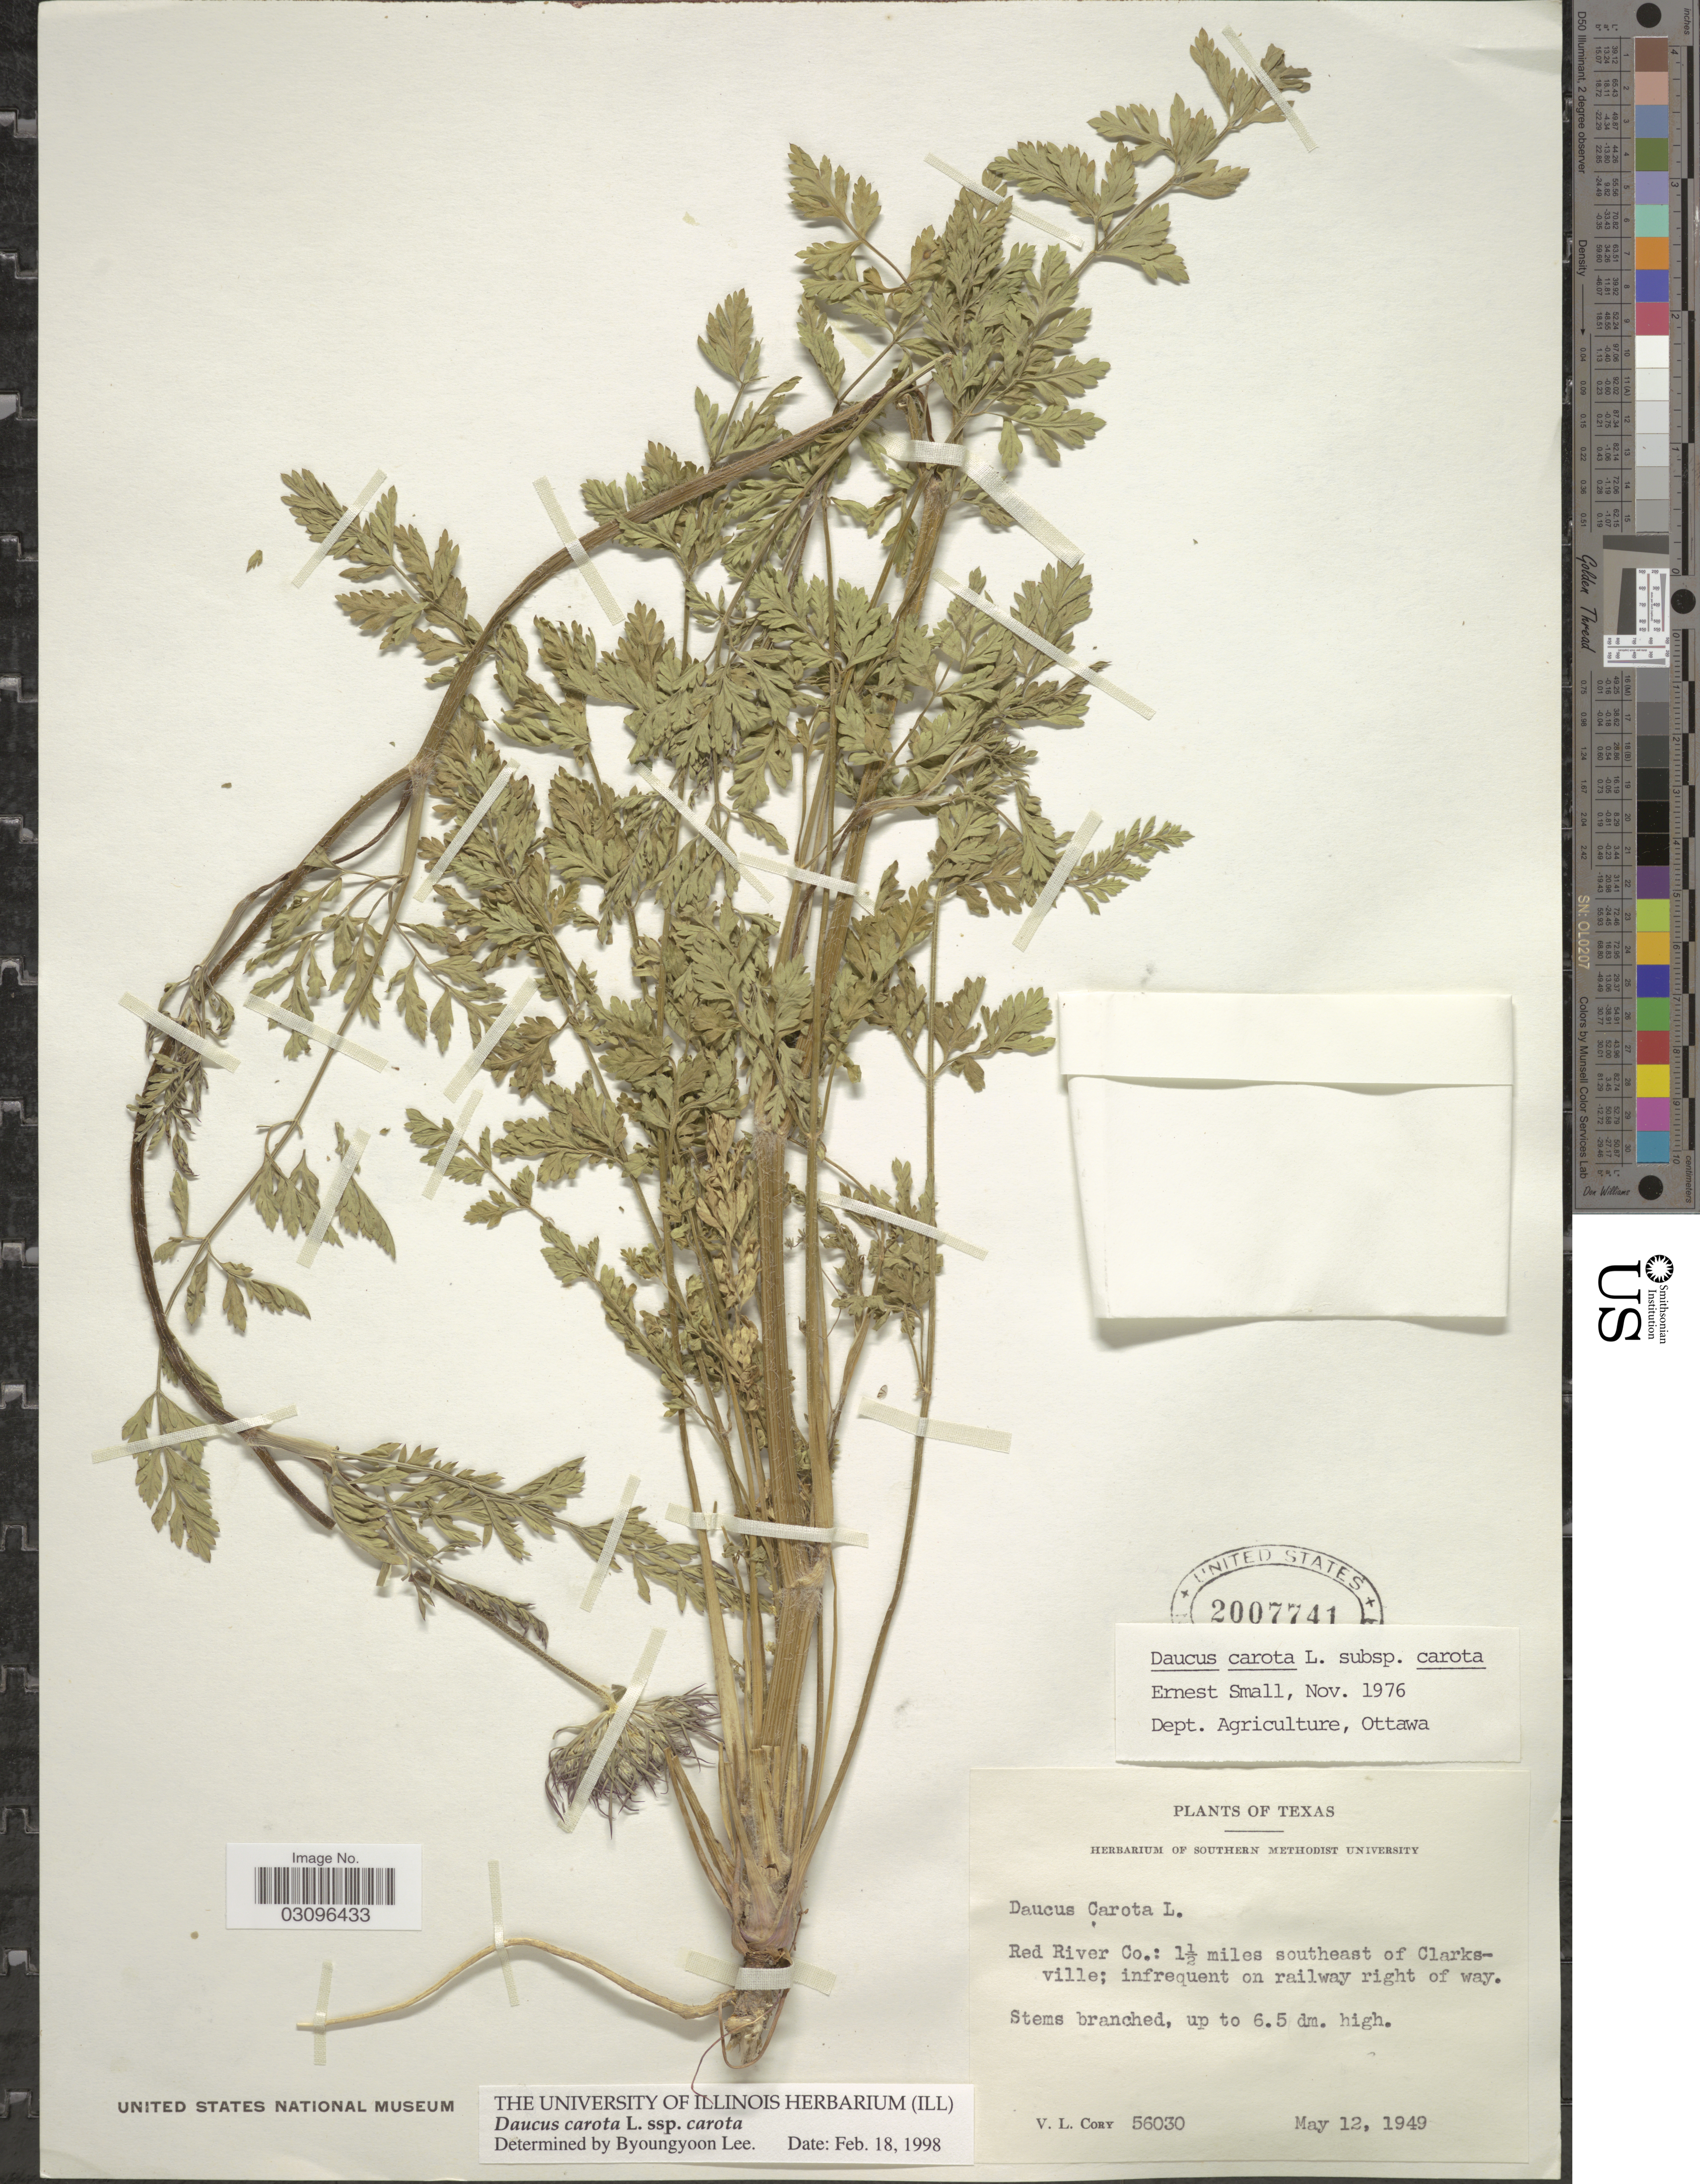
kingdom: Plantae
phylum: Tracheophyta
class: Magnoliopsida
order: Apiales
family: Apiaceae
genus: Daucus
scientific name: Daucus carota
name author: L.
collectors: V. Cory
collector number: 56030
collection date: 1949-05-12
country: United States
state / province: Texas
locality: Red River Co.: 1½ miles southeast of Clarksville; infrequent on railway right of way.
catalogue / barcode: US 2007741